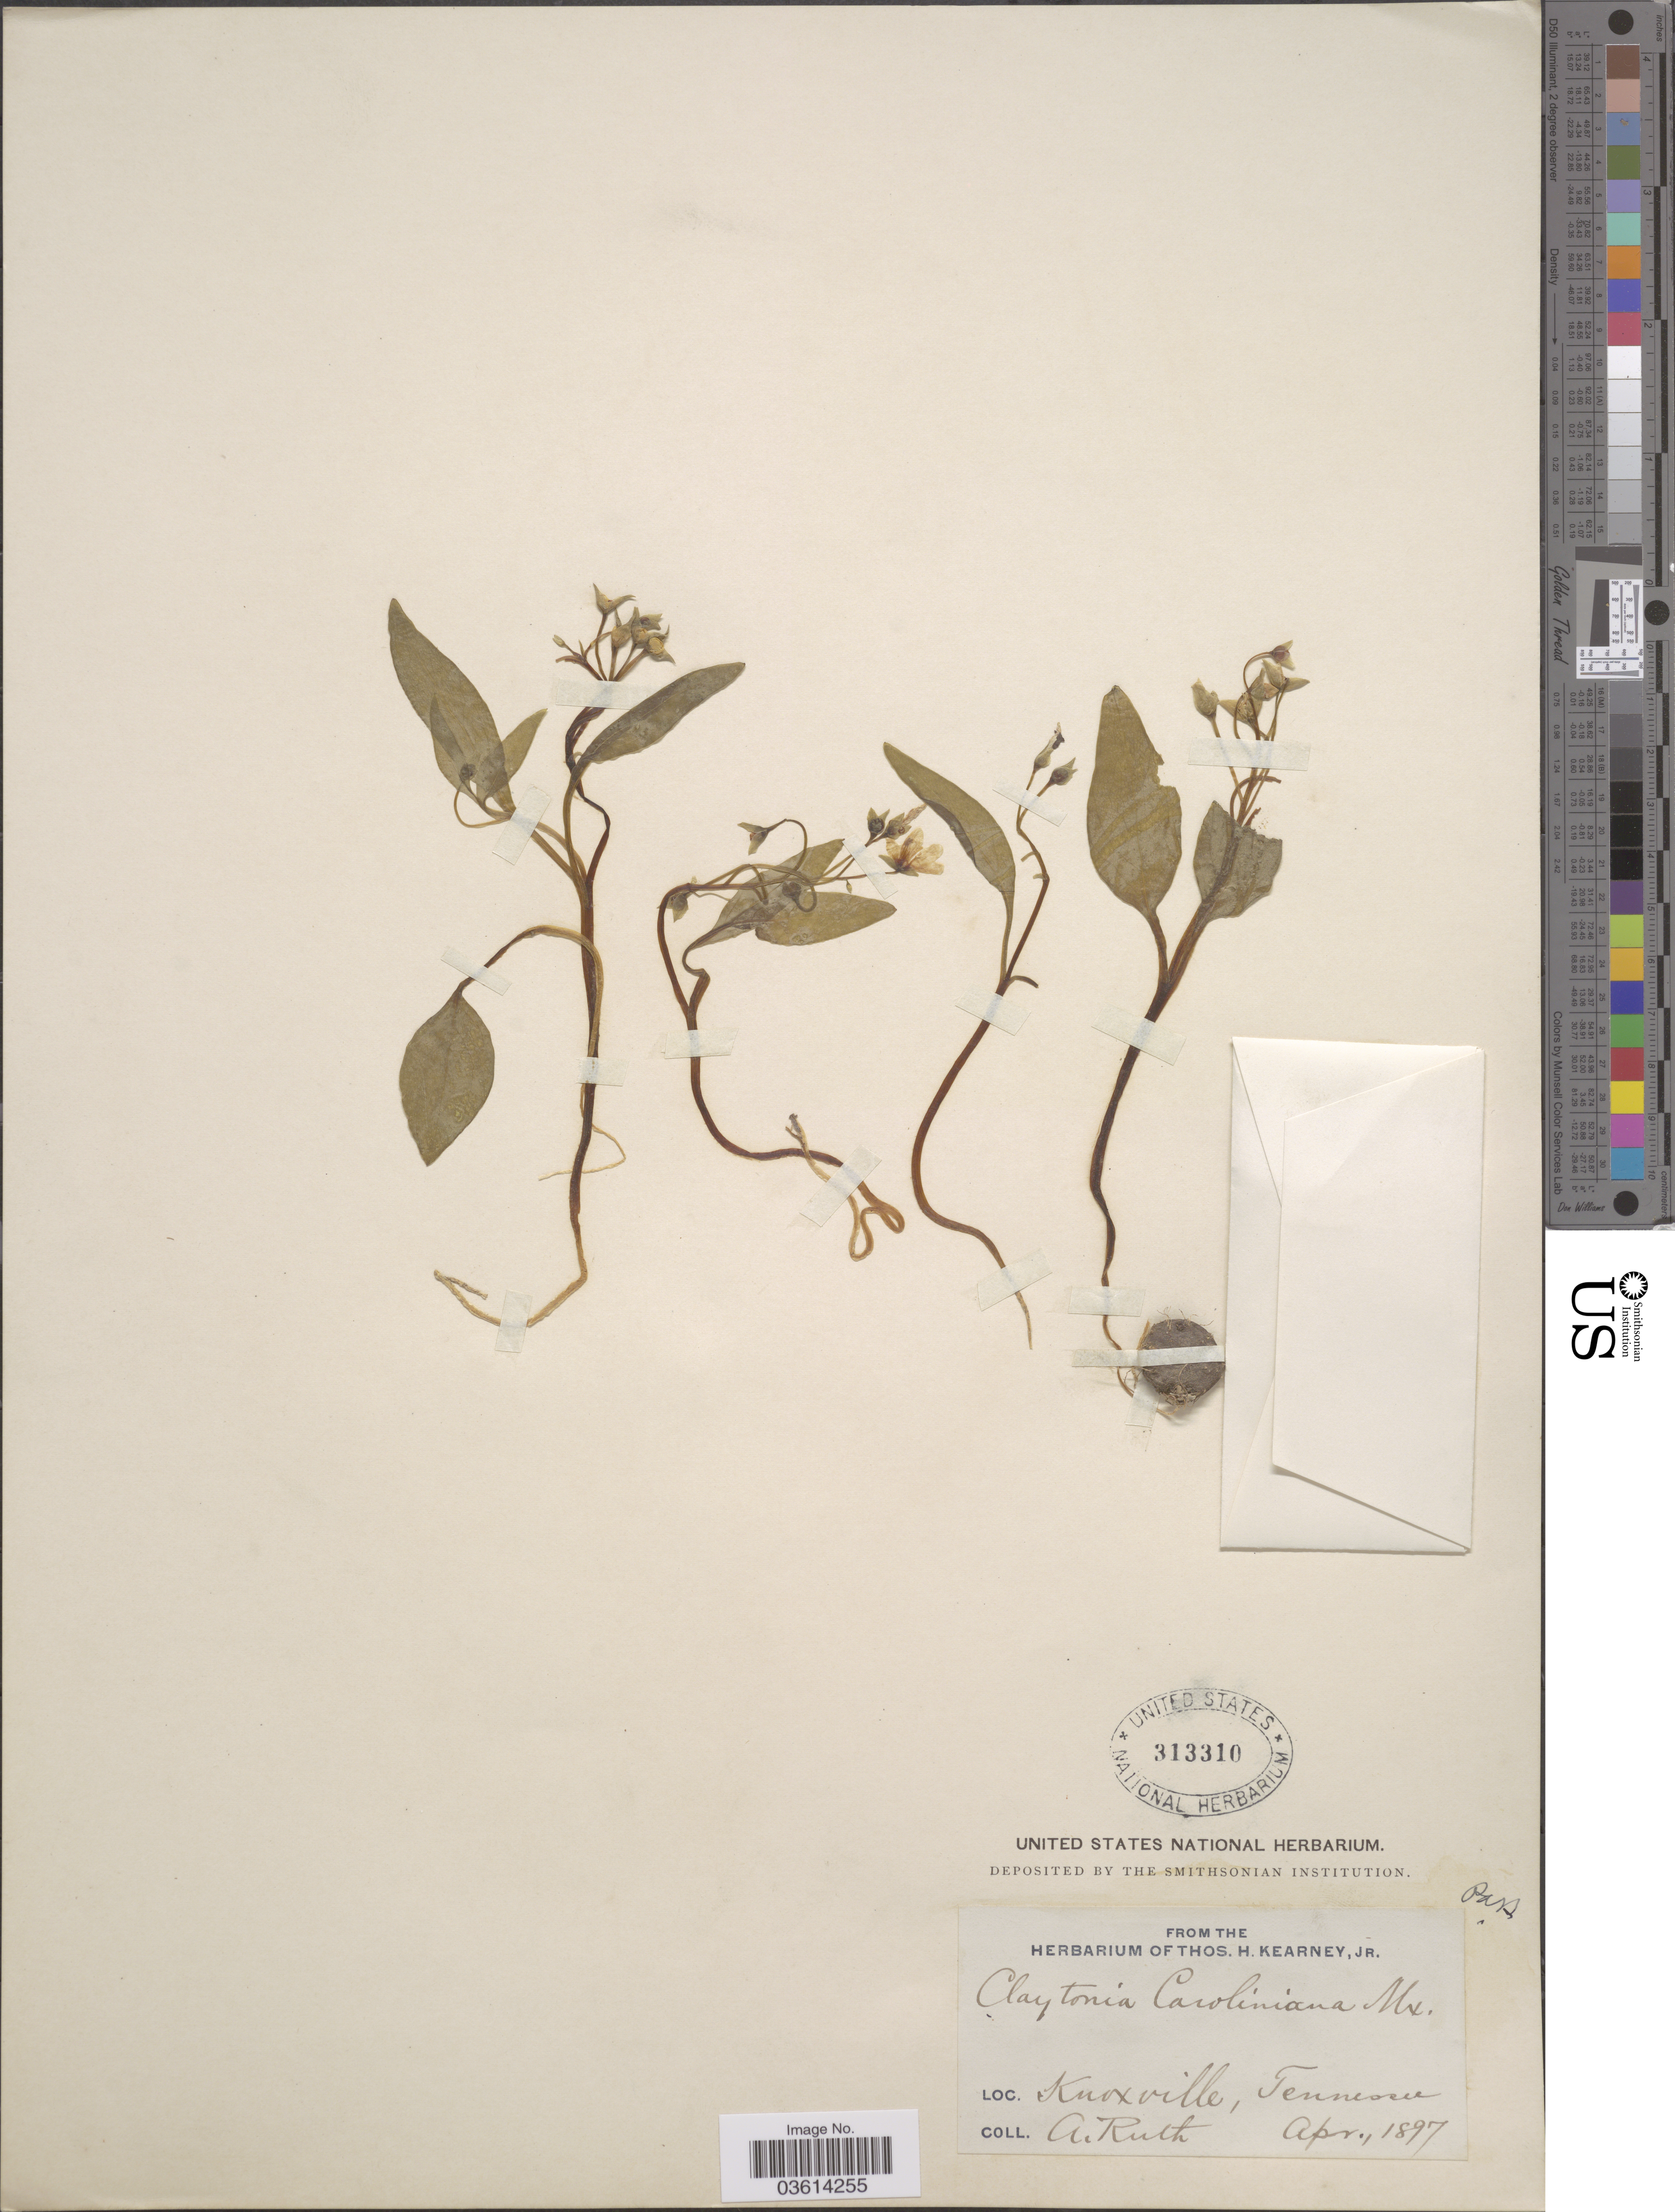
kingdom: Plantae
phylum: Tracheophyta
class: Magnoliopsida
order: Caryophyllales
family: Montiaceae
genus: Claytonia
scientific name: Claytonia caroliniana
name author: Michx.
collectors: A. Ruth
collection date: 1897-04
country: United States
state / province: Tennessee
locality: Knoxville.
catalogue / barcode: US 313310